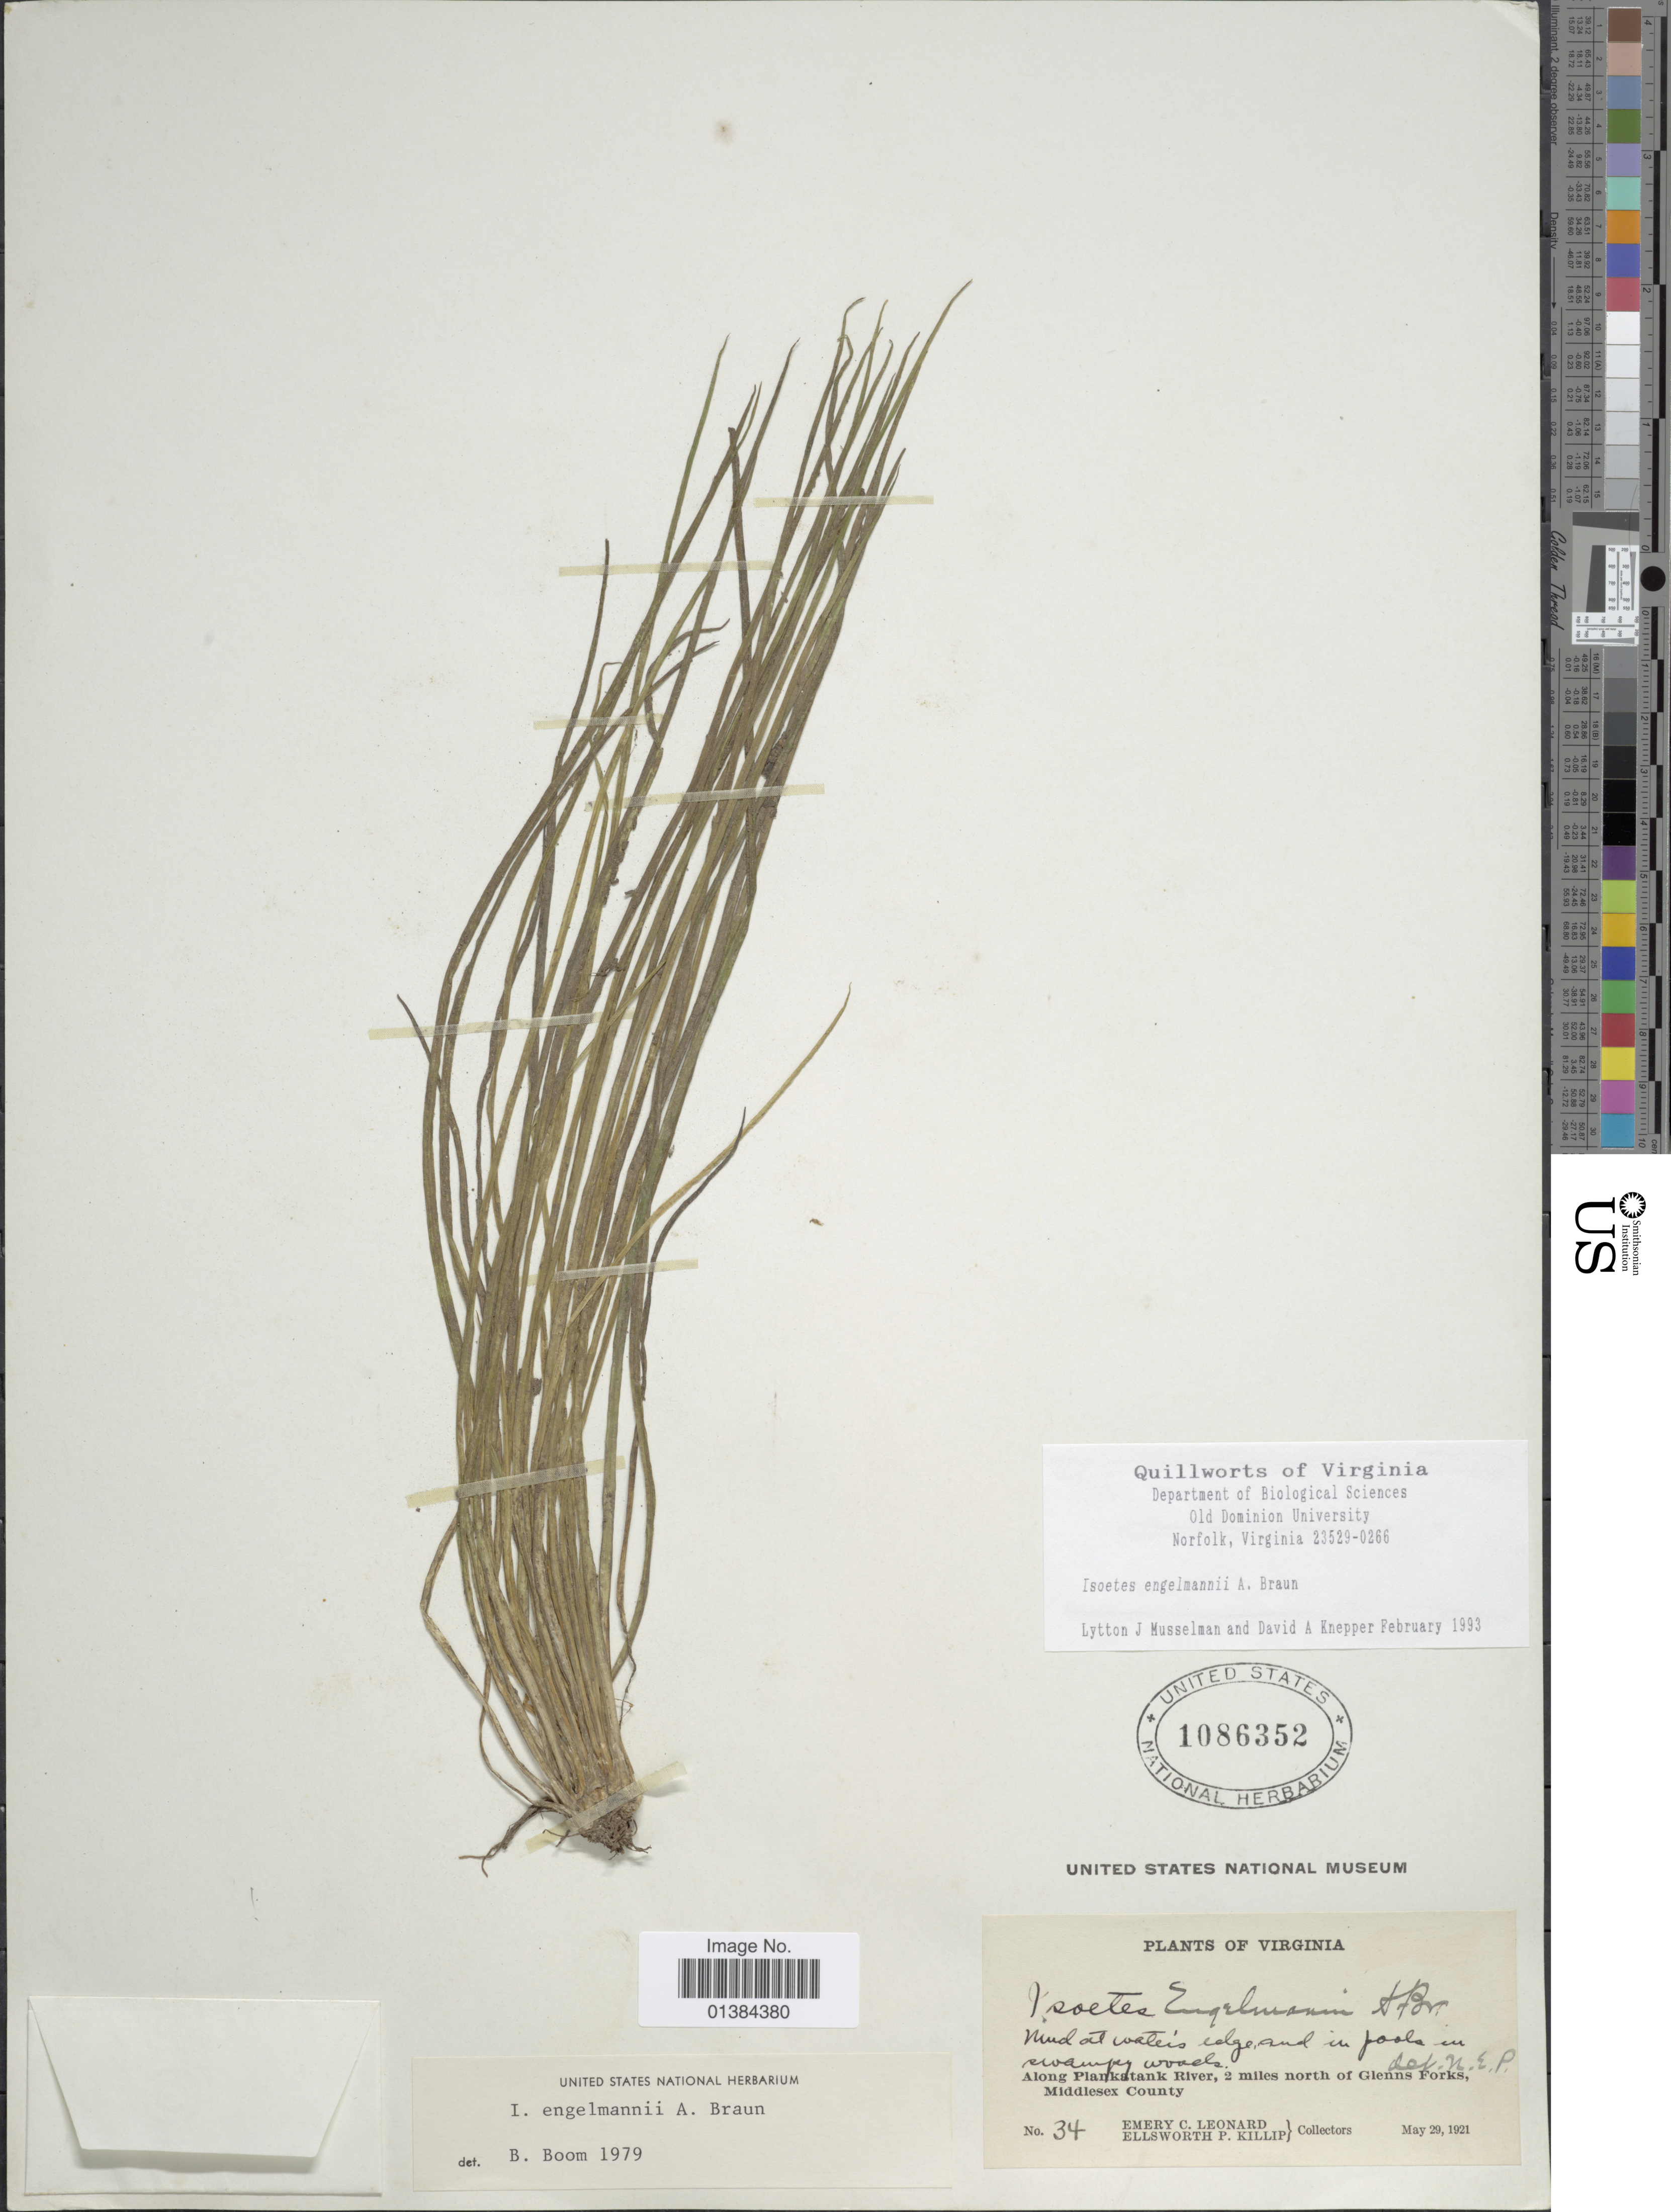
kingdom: Plantae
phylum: Tracheophyta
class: Lycopodiopsida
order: Isoetales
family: Isoetaceae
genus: Isoetes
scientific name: Isoetes engelmannii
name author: A. Braun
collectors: E. C. Leonard & E. P. Killip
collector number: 34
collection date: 1921-05-29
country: United States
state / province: Virginia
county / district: Middlesex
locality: Along Plankstank River, 2 miles north of Glenns Forks.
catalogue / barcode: US 1086352